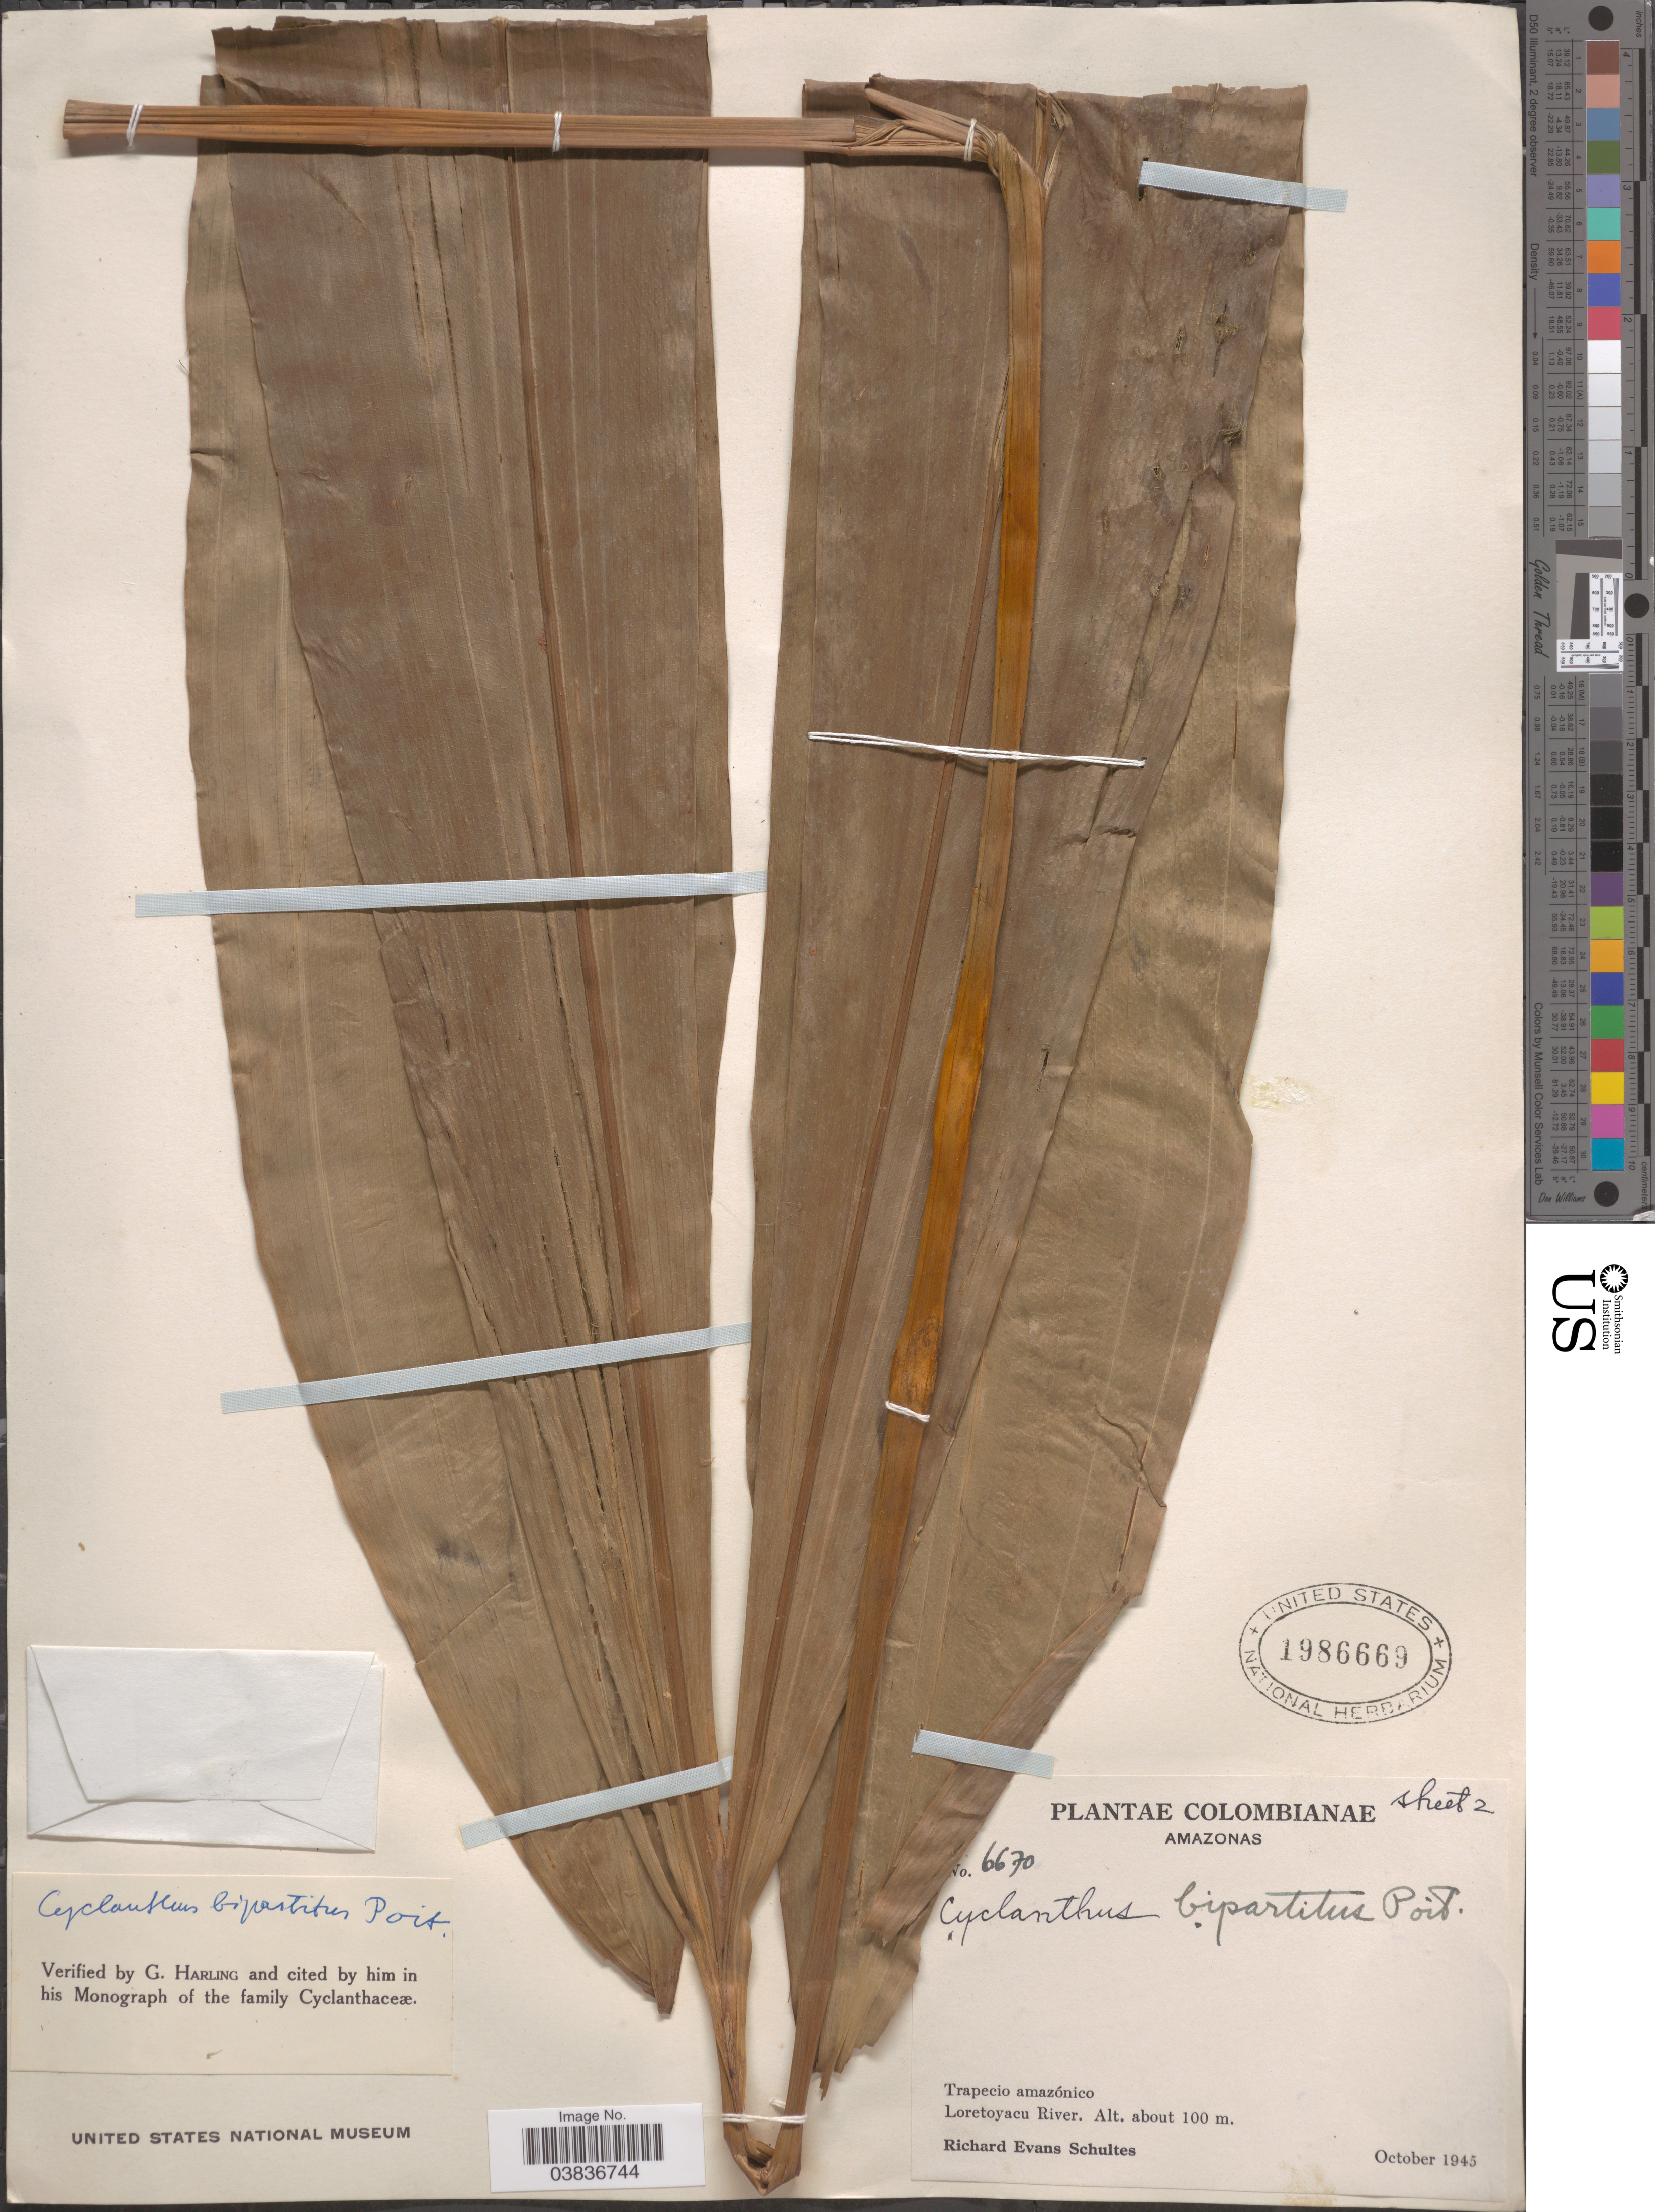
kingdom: Plantae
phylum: Tracheophyta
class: Liliopsida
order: Pandanales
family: Cyclanthaceae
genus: Cyclanthus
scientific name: Cyclanthus bipartitus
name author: Poit. ex A. Rich.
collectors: R. E. Schultes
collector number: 6670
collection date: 1945-10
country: Colombia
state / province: Amazônas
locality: Trapecio amazónico. Loretoyacu River.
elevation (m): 100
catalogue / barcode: US 1986669